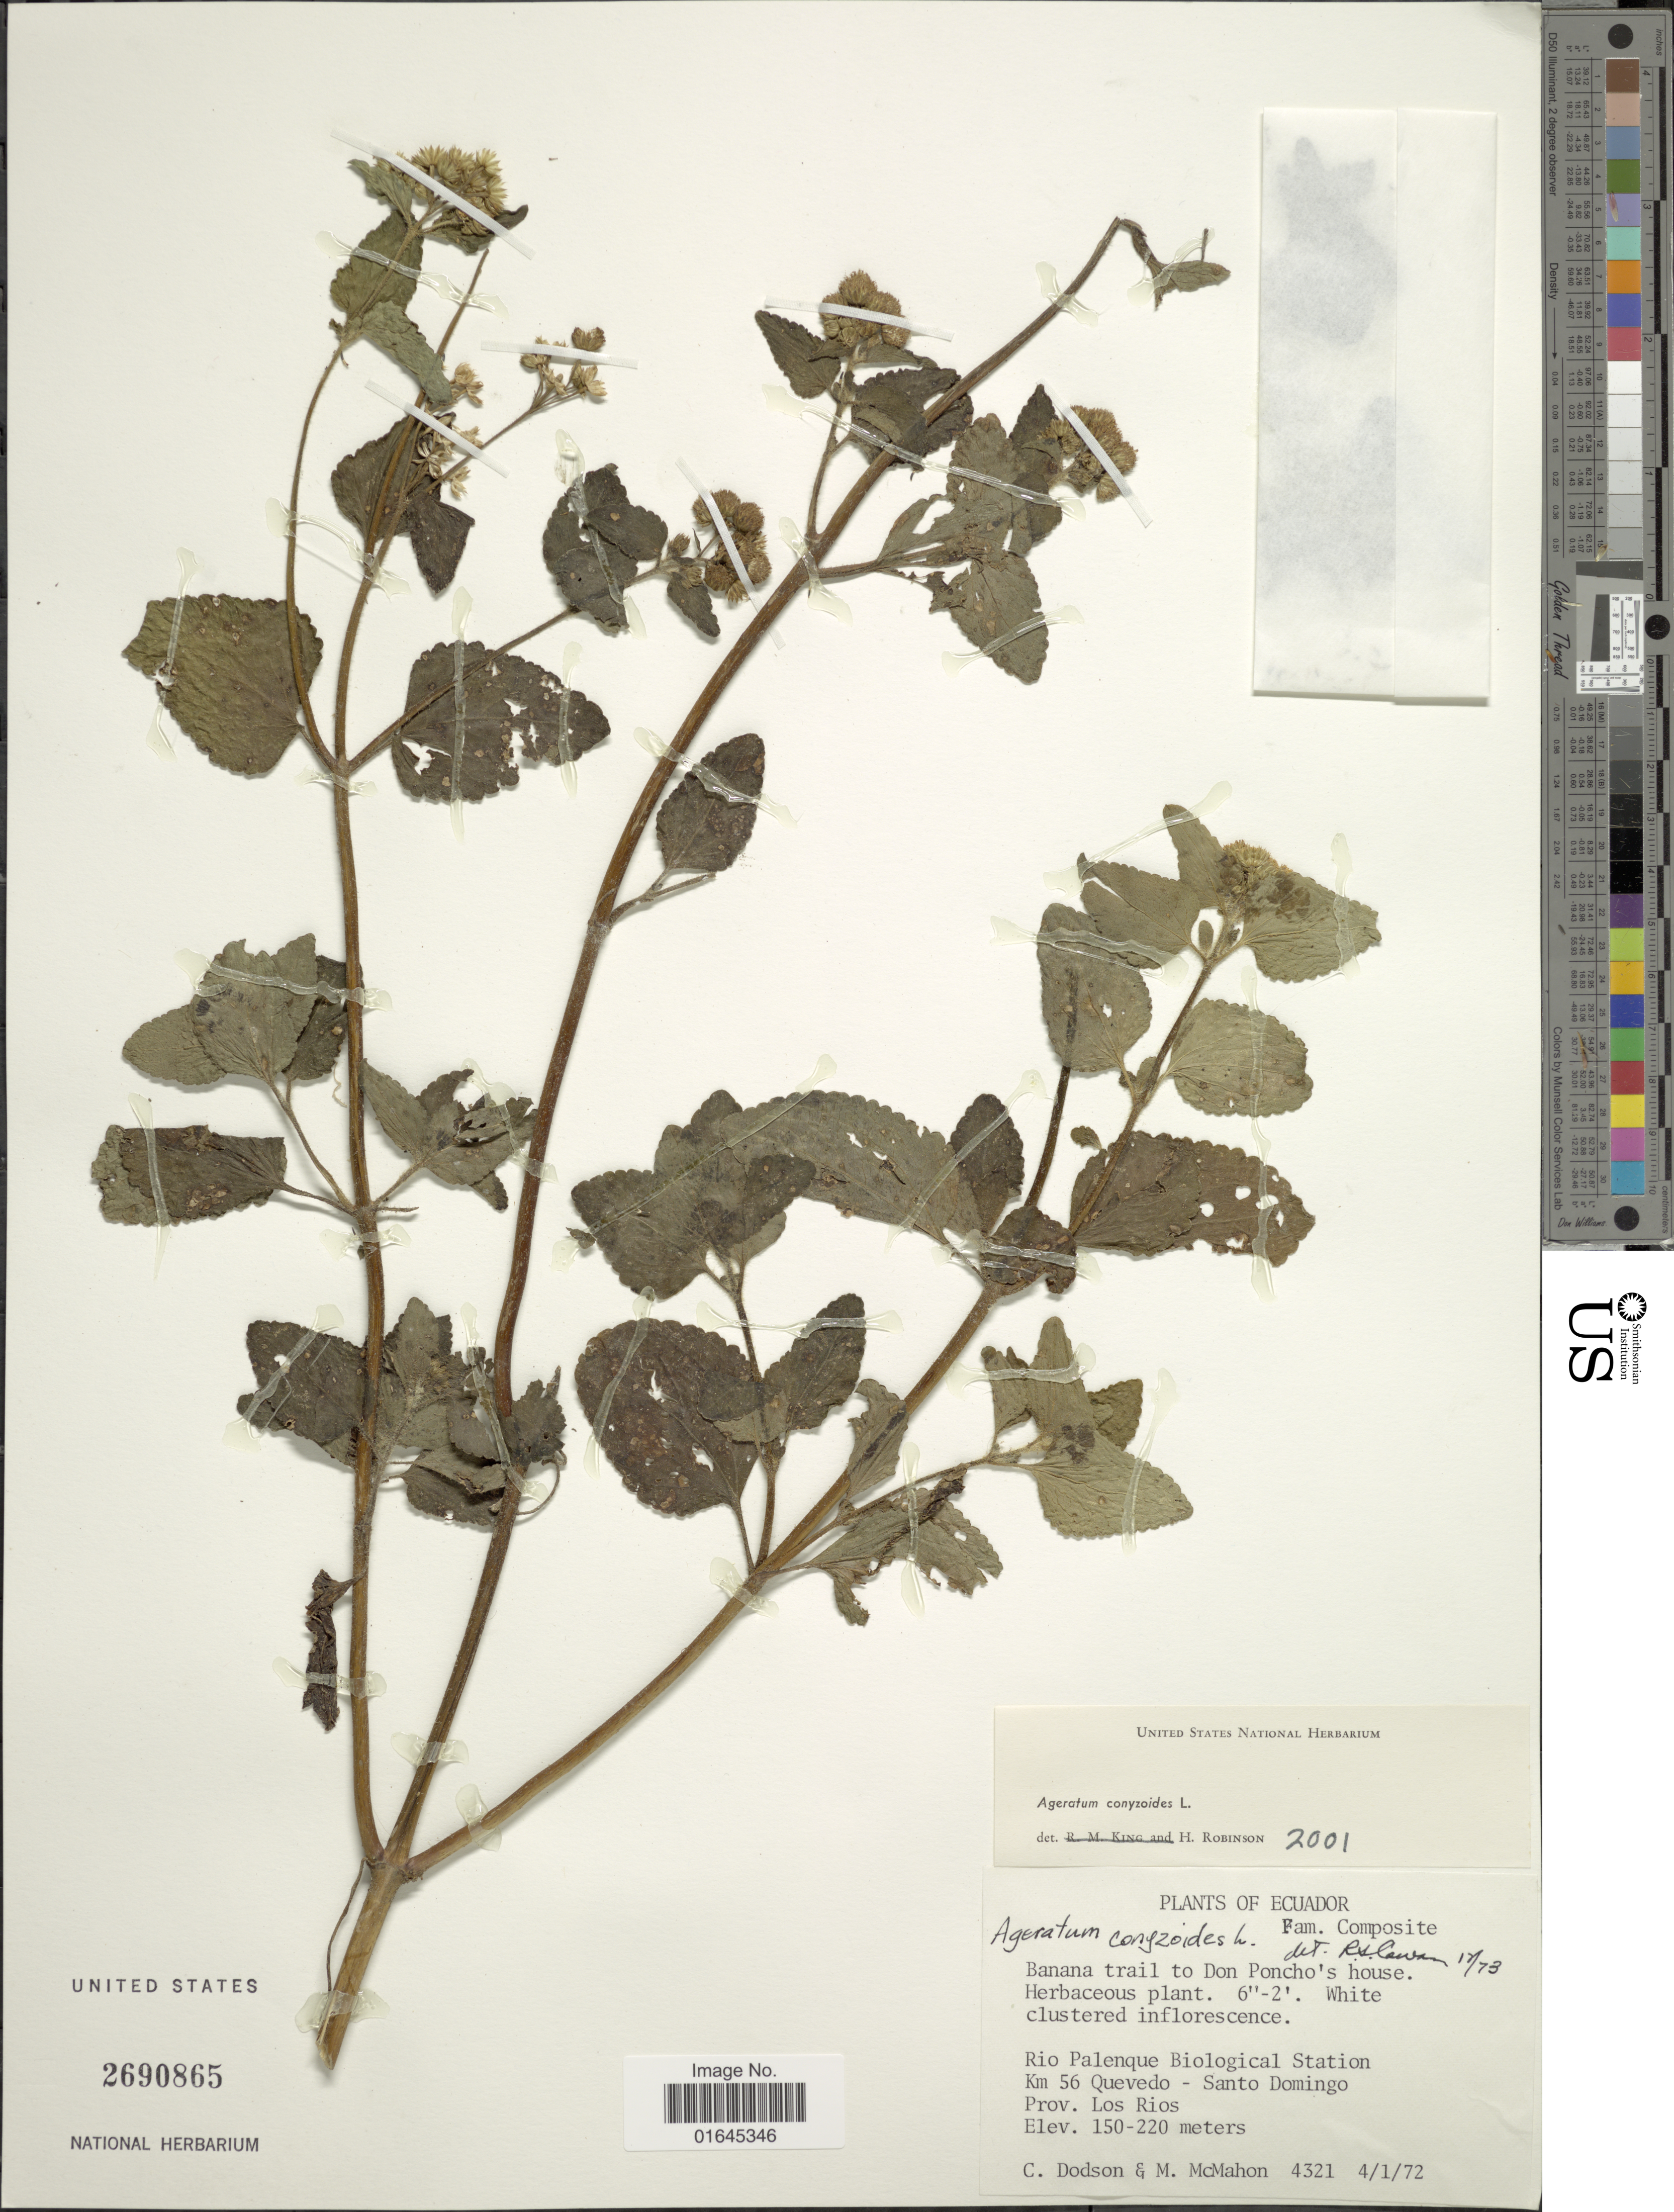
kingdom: Plantae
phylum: Tracheophyta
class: Magnoliopsida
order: Asterales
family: Asteraceae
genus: Ageratum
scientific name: Ageratum conyzoides subsp. conyzoides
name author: L.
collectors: C. Dodson & M. McMahon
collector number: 4321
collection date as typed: Transcribed d/m/y: 4/1/72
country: Ecuador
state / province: Los Ríos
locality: Rio Palenque Biological Station, Km 56 Quevedo - Santo Domingo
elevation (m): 150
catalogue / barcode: US 2690865